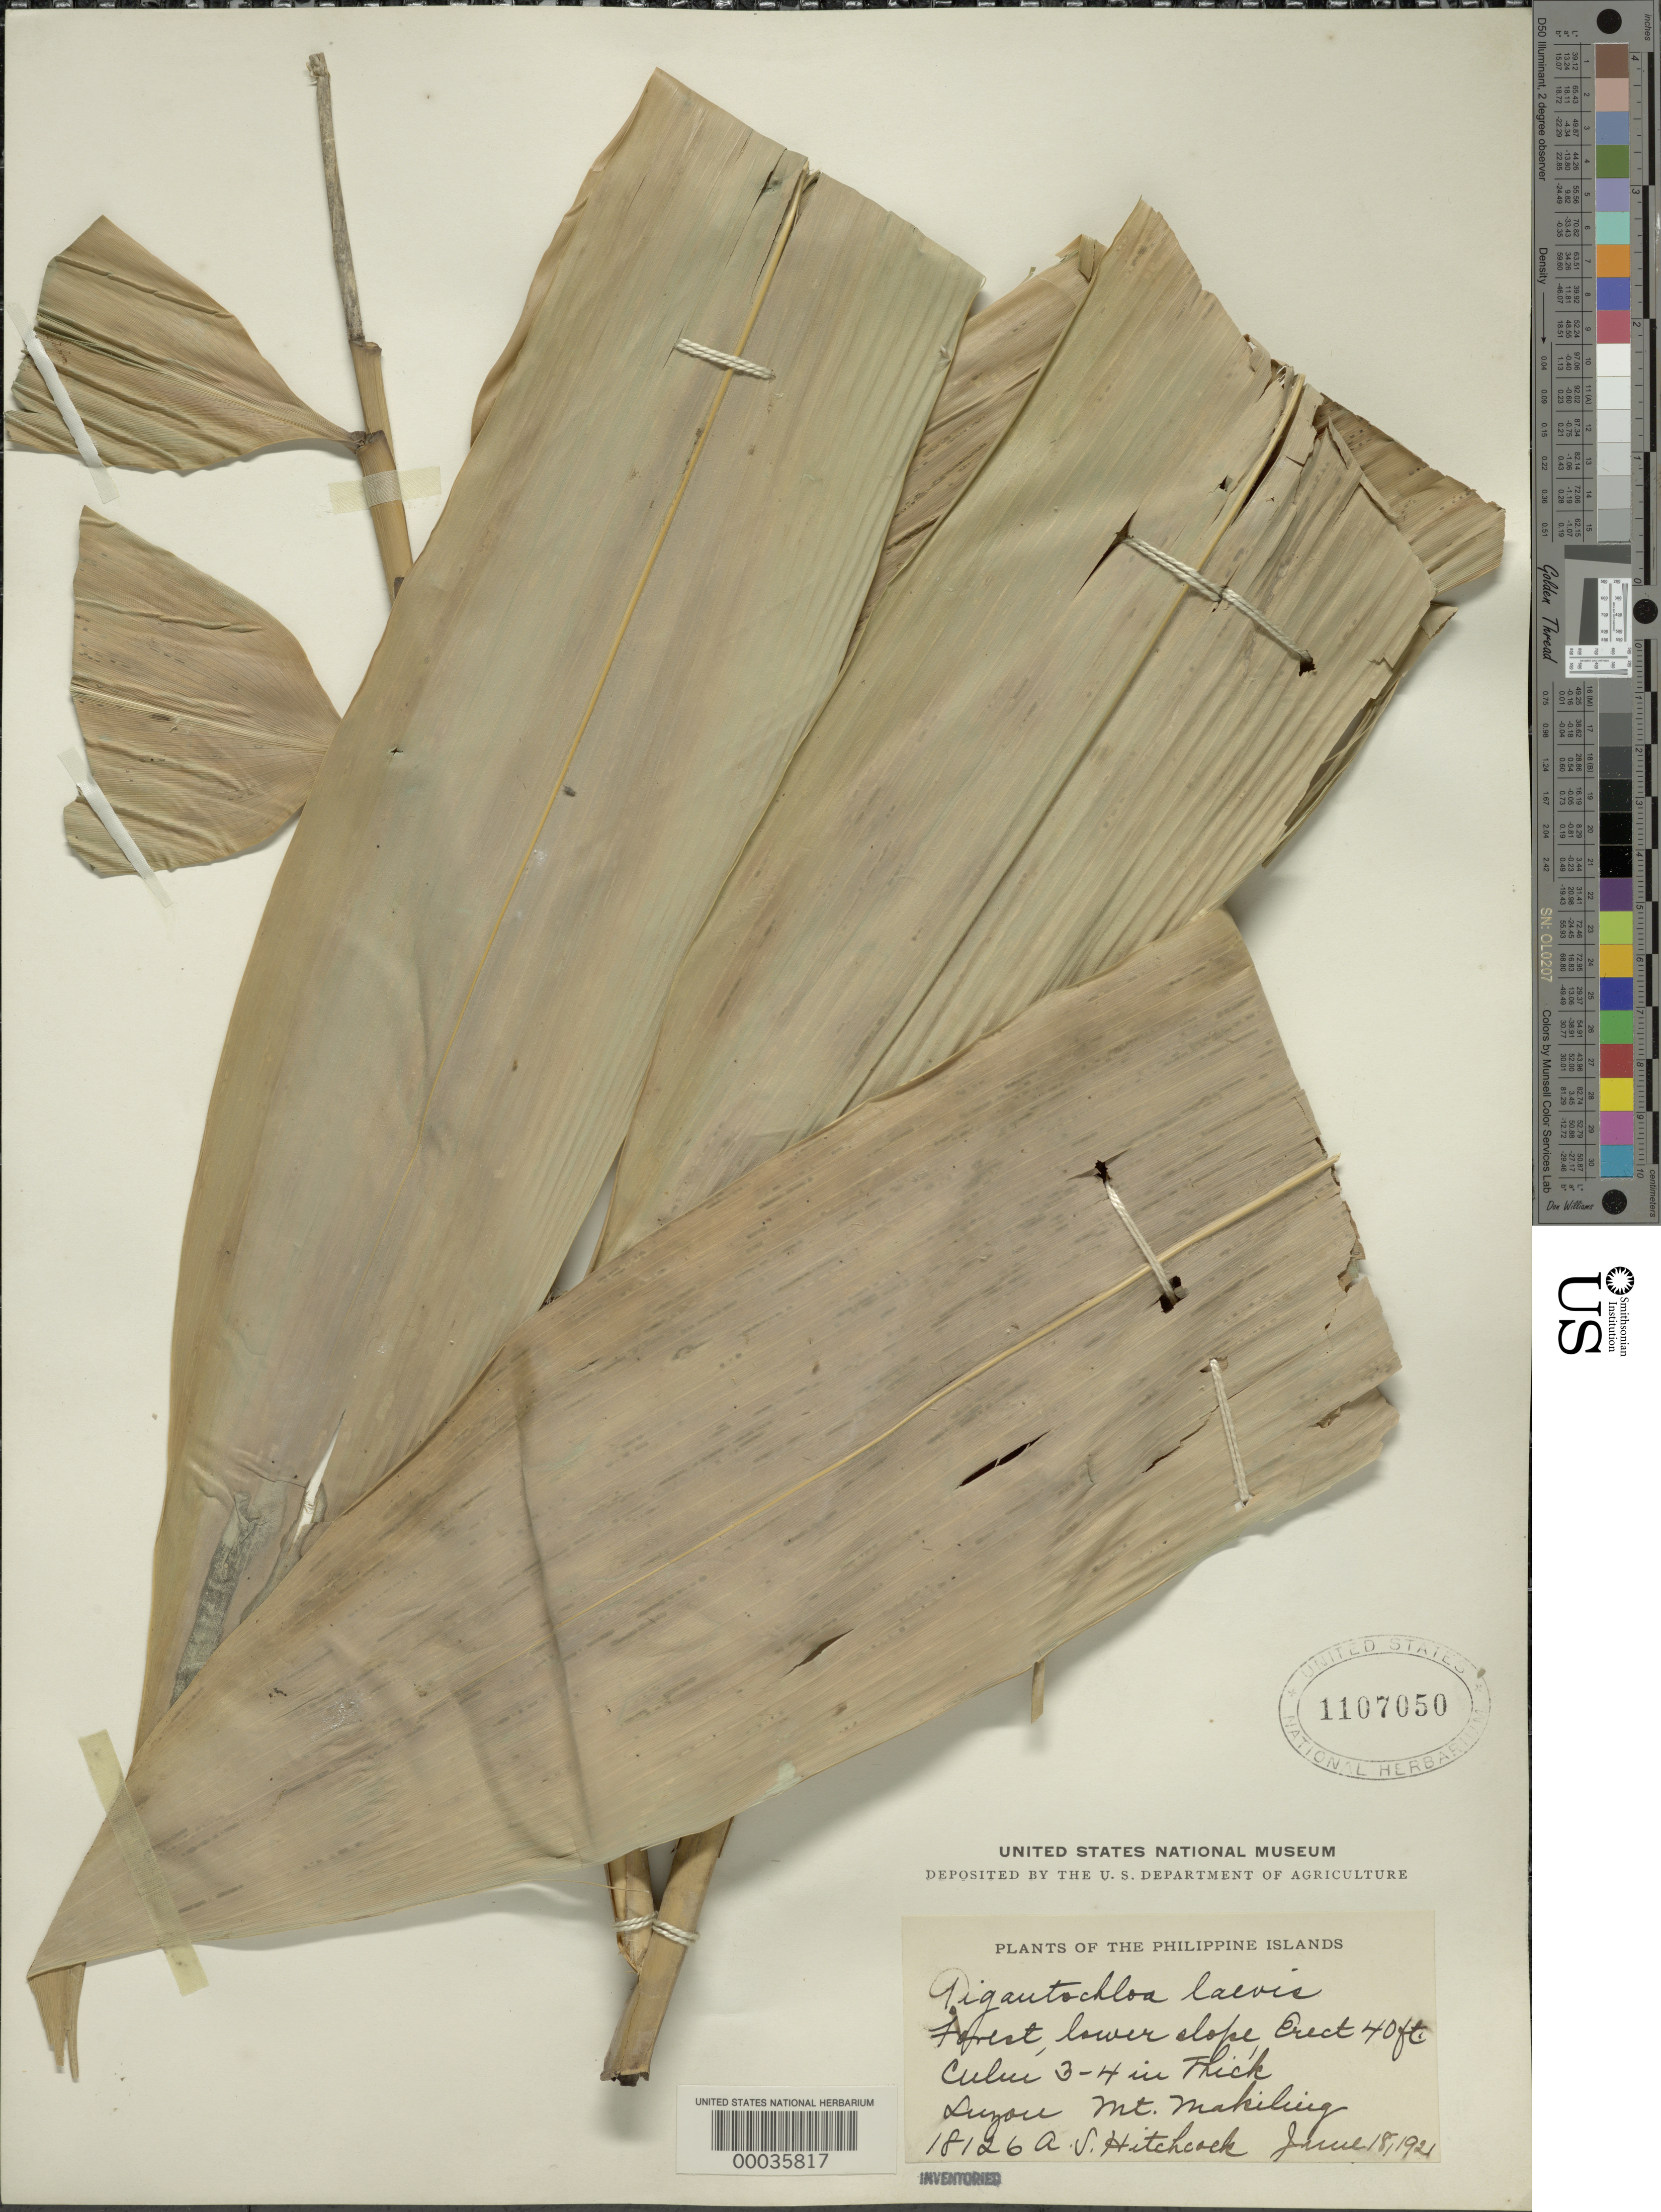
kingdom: Plantae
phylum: Tracheophyta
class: Liliopsida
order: Poales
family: Poaceae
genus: Dendrocalamus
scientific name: Dendrocalamus laevis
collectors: A. S. Hitchcock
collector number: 18126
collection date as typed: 18 Jun 1921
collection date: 1921-06-18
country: Philippines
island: Luzon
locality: Mt. makiluig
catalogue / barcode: US 1107050